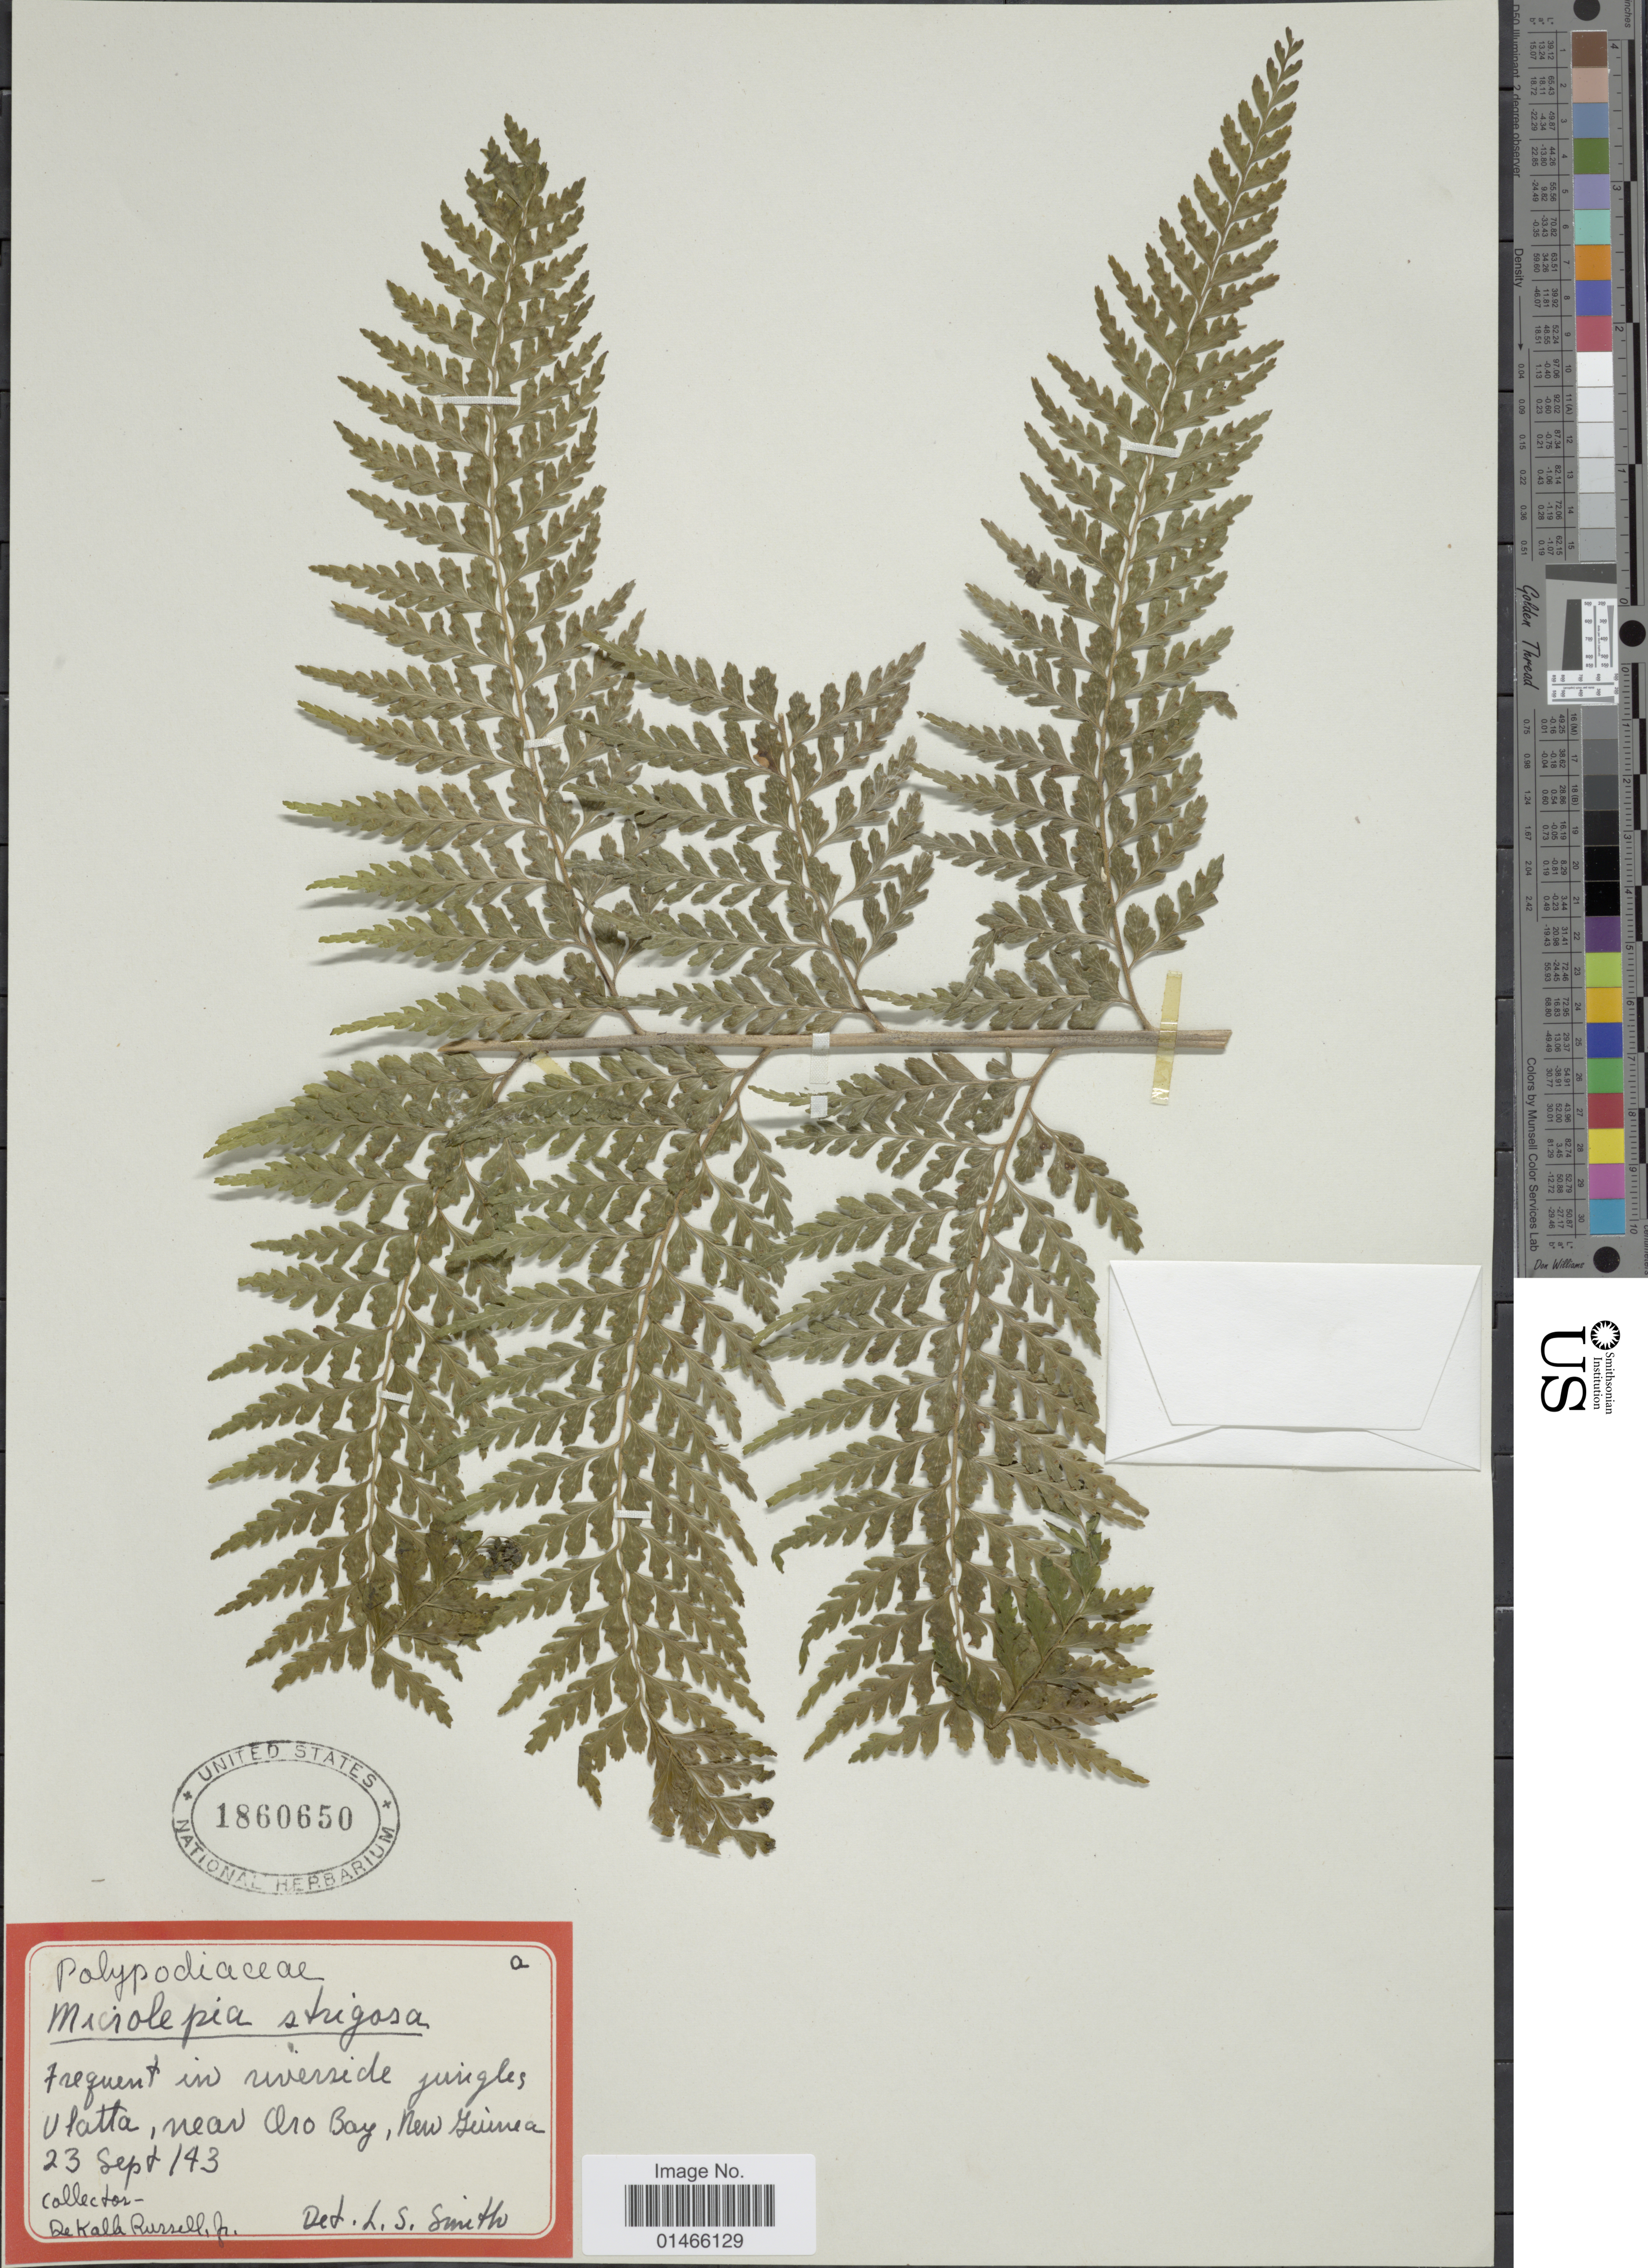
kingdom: Plantae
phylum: Tracheophyta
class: Polypodiopsida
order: Polypodiales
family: Dennstaedtiaceae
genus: Microlepia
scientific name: Microlepia strigosa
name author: (Thunb.) J. Presl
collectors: D. K. Russell Jr.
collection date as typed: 143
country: Papua New Guinea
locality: Ulatta, Near Oro Bay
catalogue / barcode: US 1860650